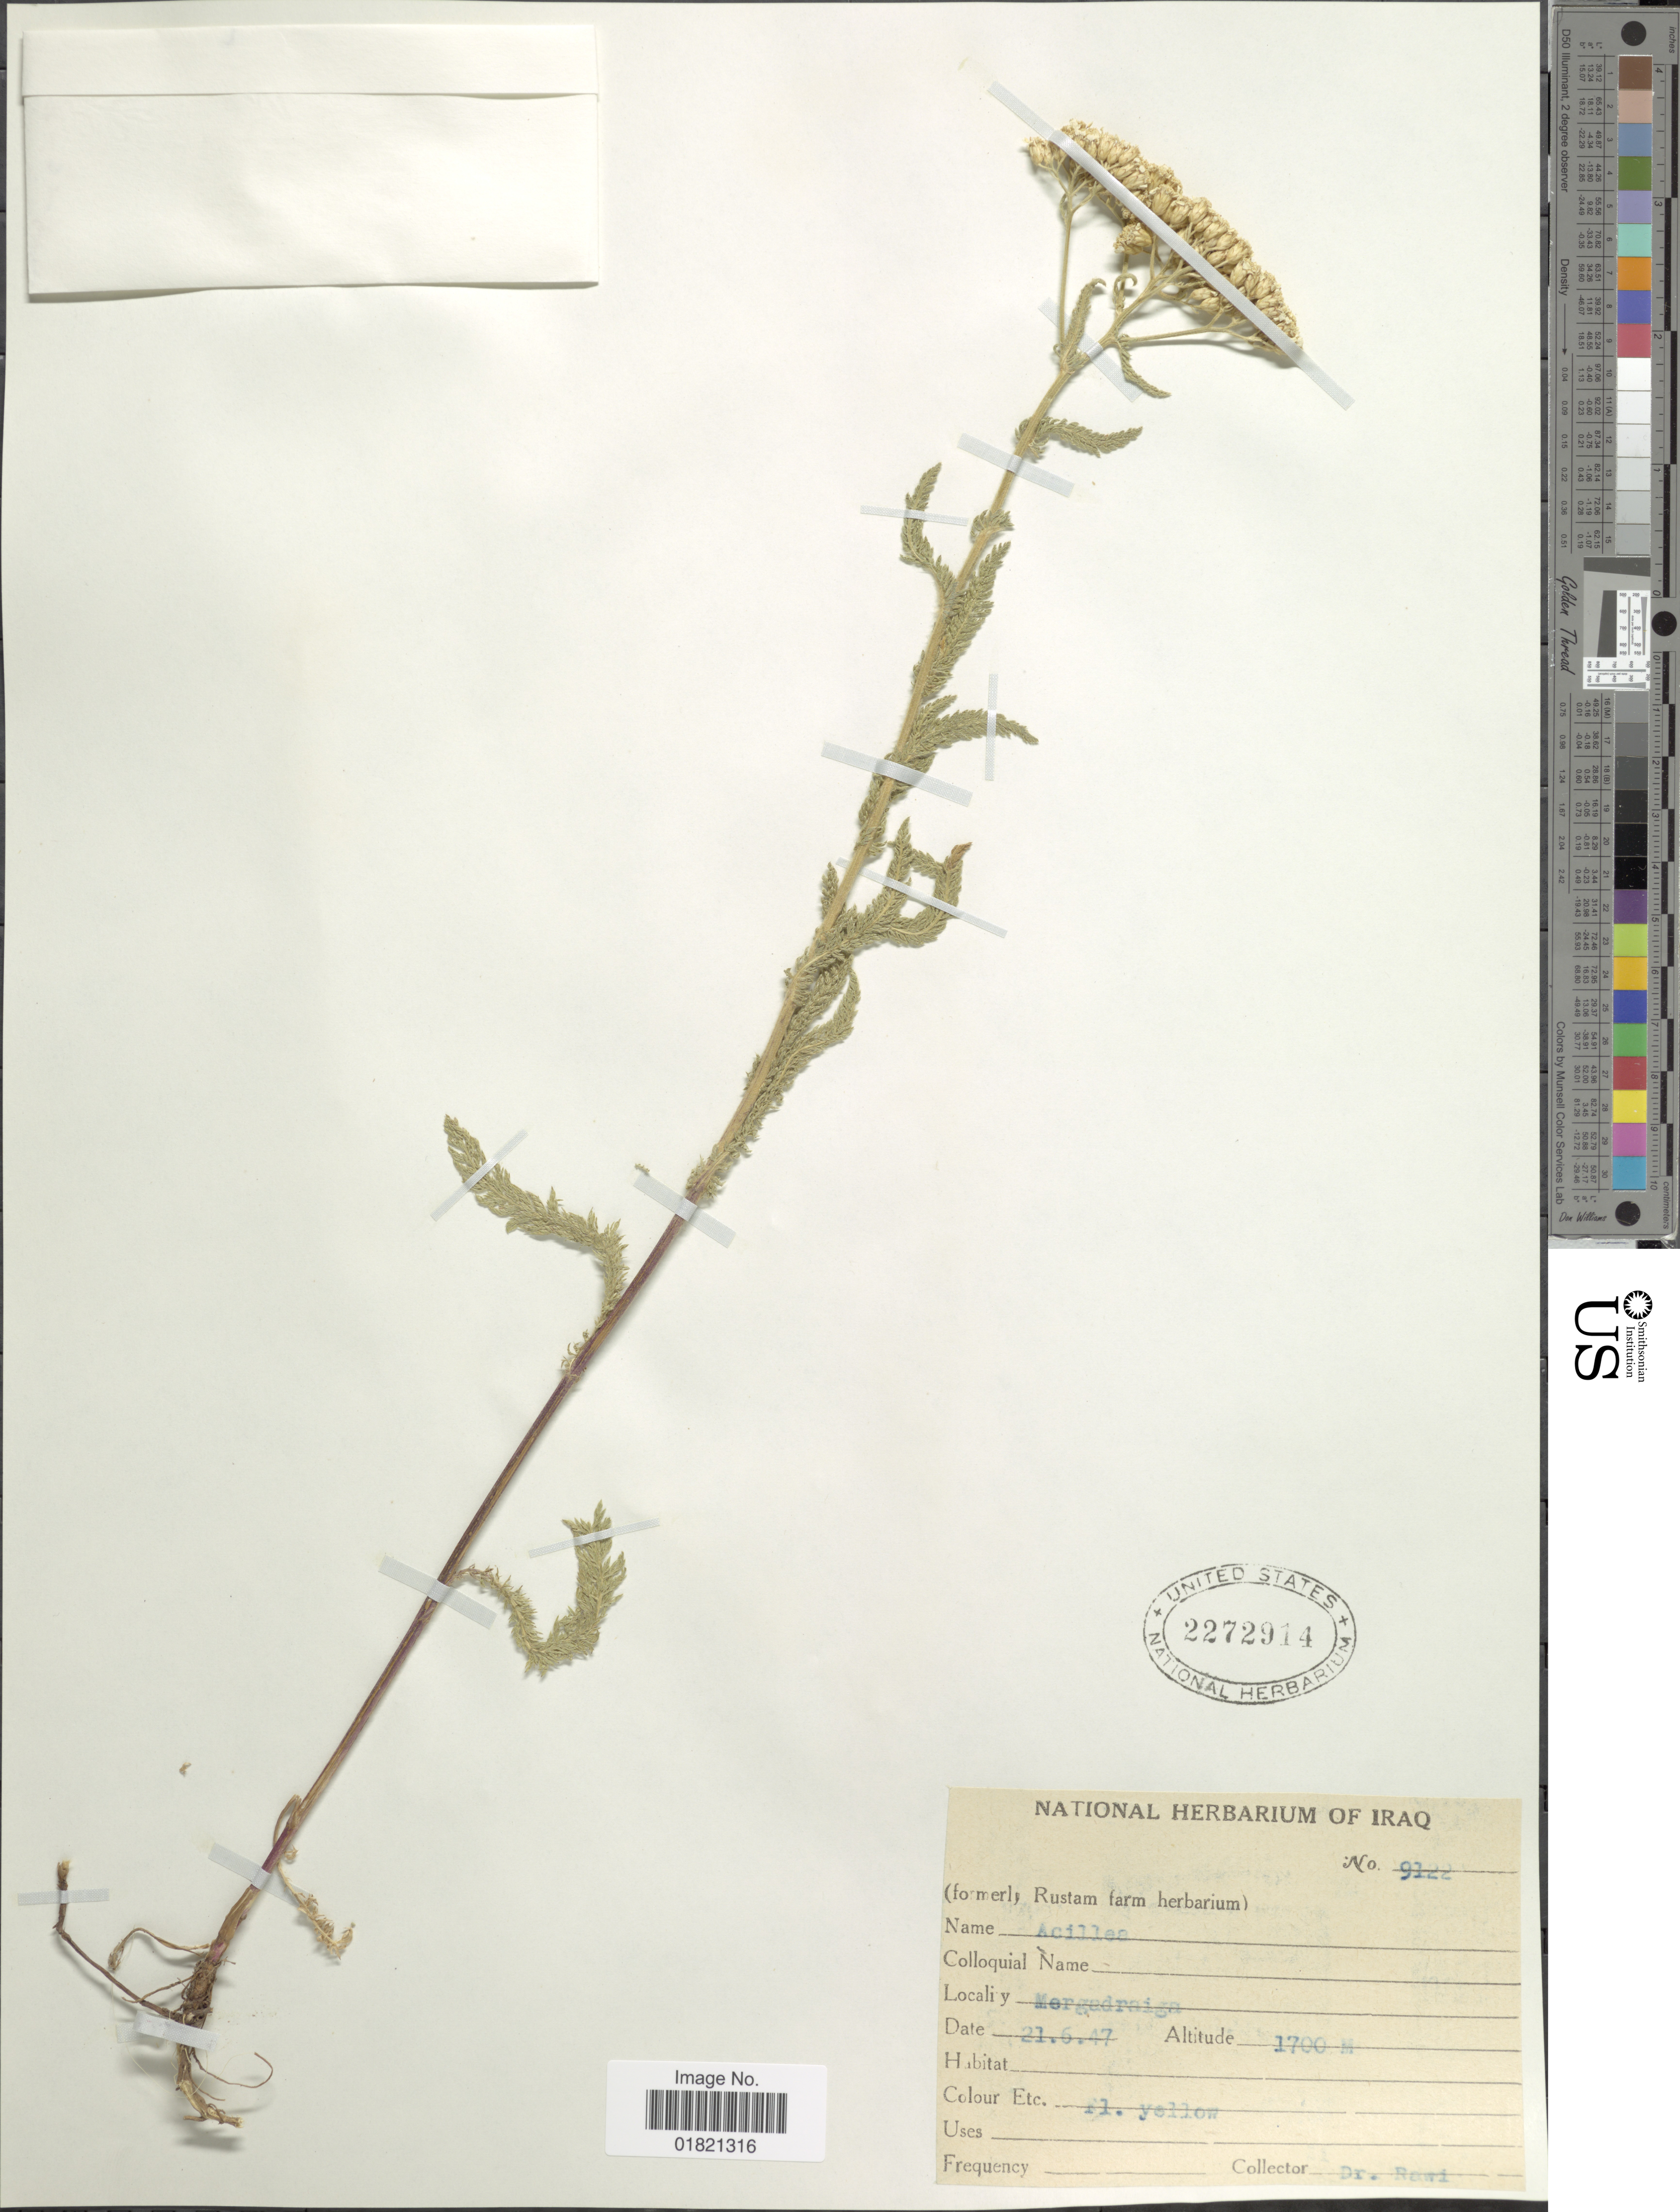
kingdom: Plantae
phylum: Tracheophyta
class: Magnoliopsida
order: Asterales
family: Asteraceae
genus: Achillea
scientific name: Achillea sp.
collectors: -. Rawi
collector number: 9122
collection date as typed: Transcribed d/m/y: 21/6/47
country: Iraq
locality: Mergadraiga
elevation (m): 1700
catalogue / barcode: US 2272914